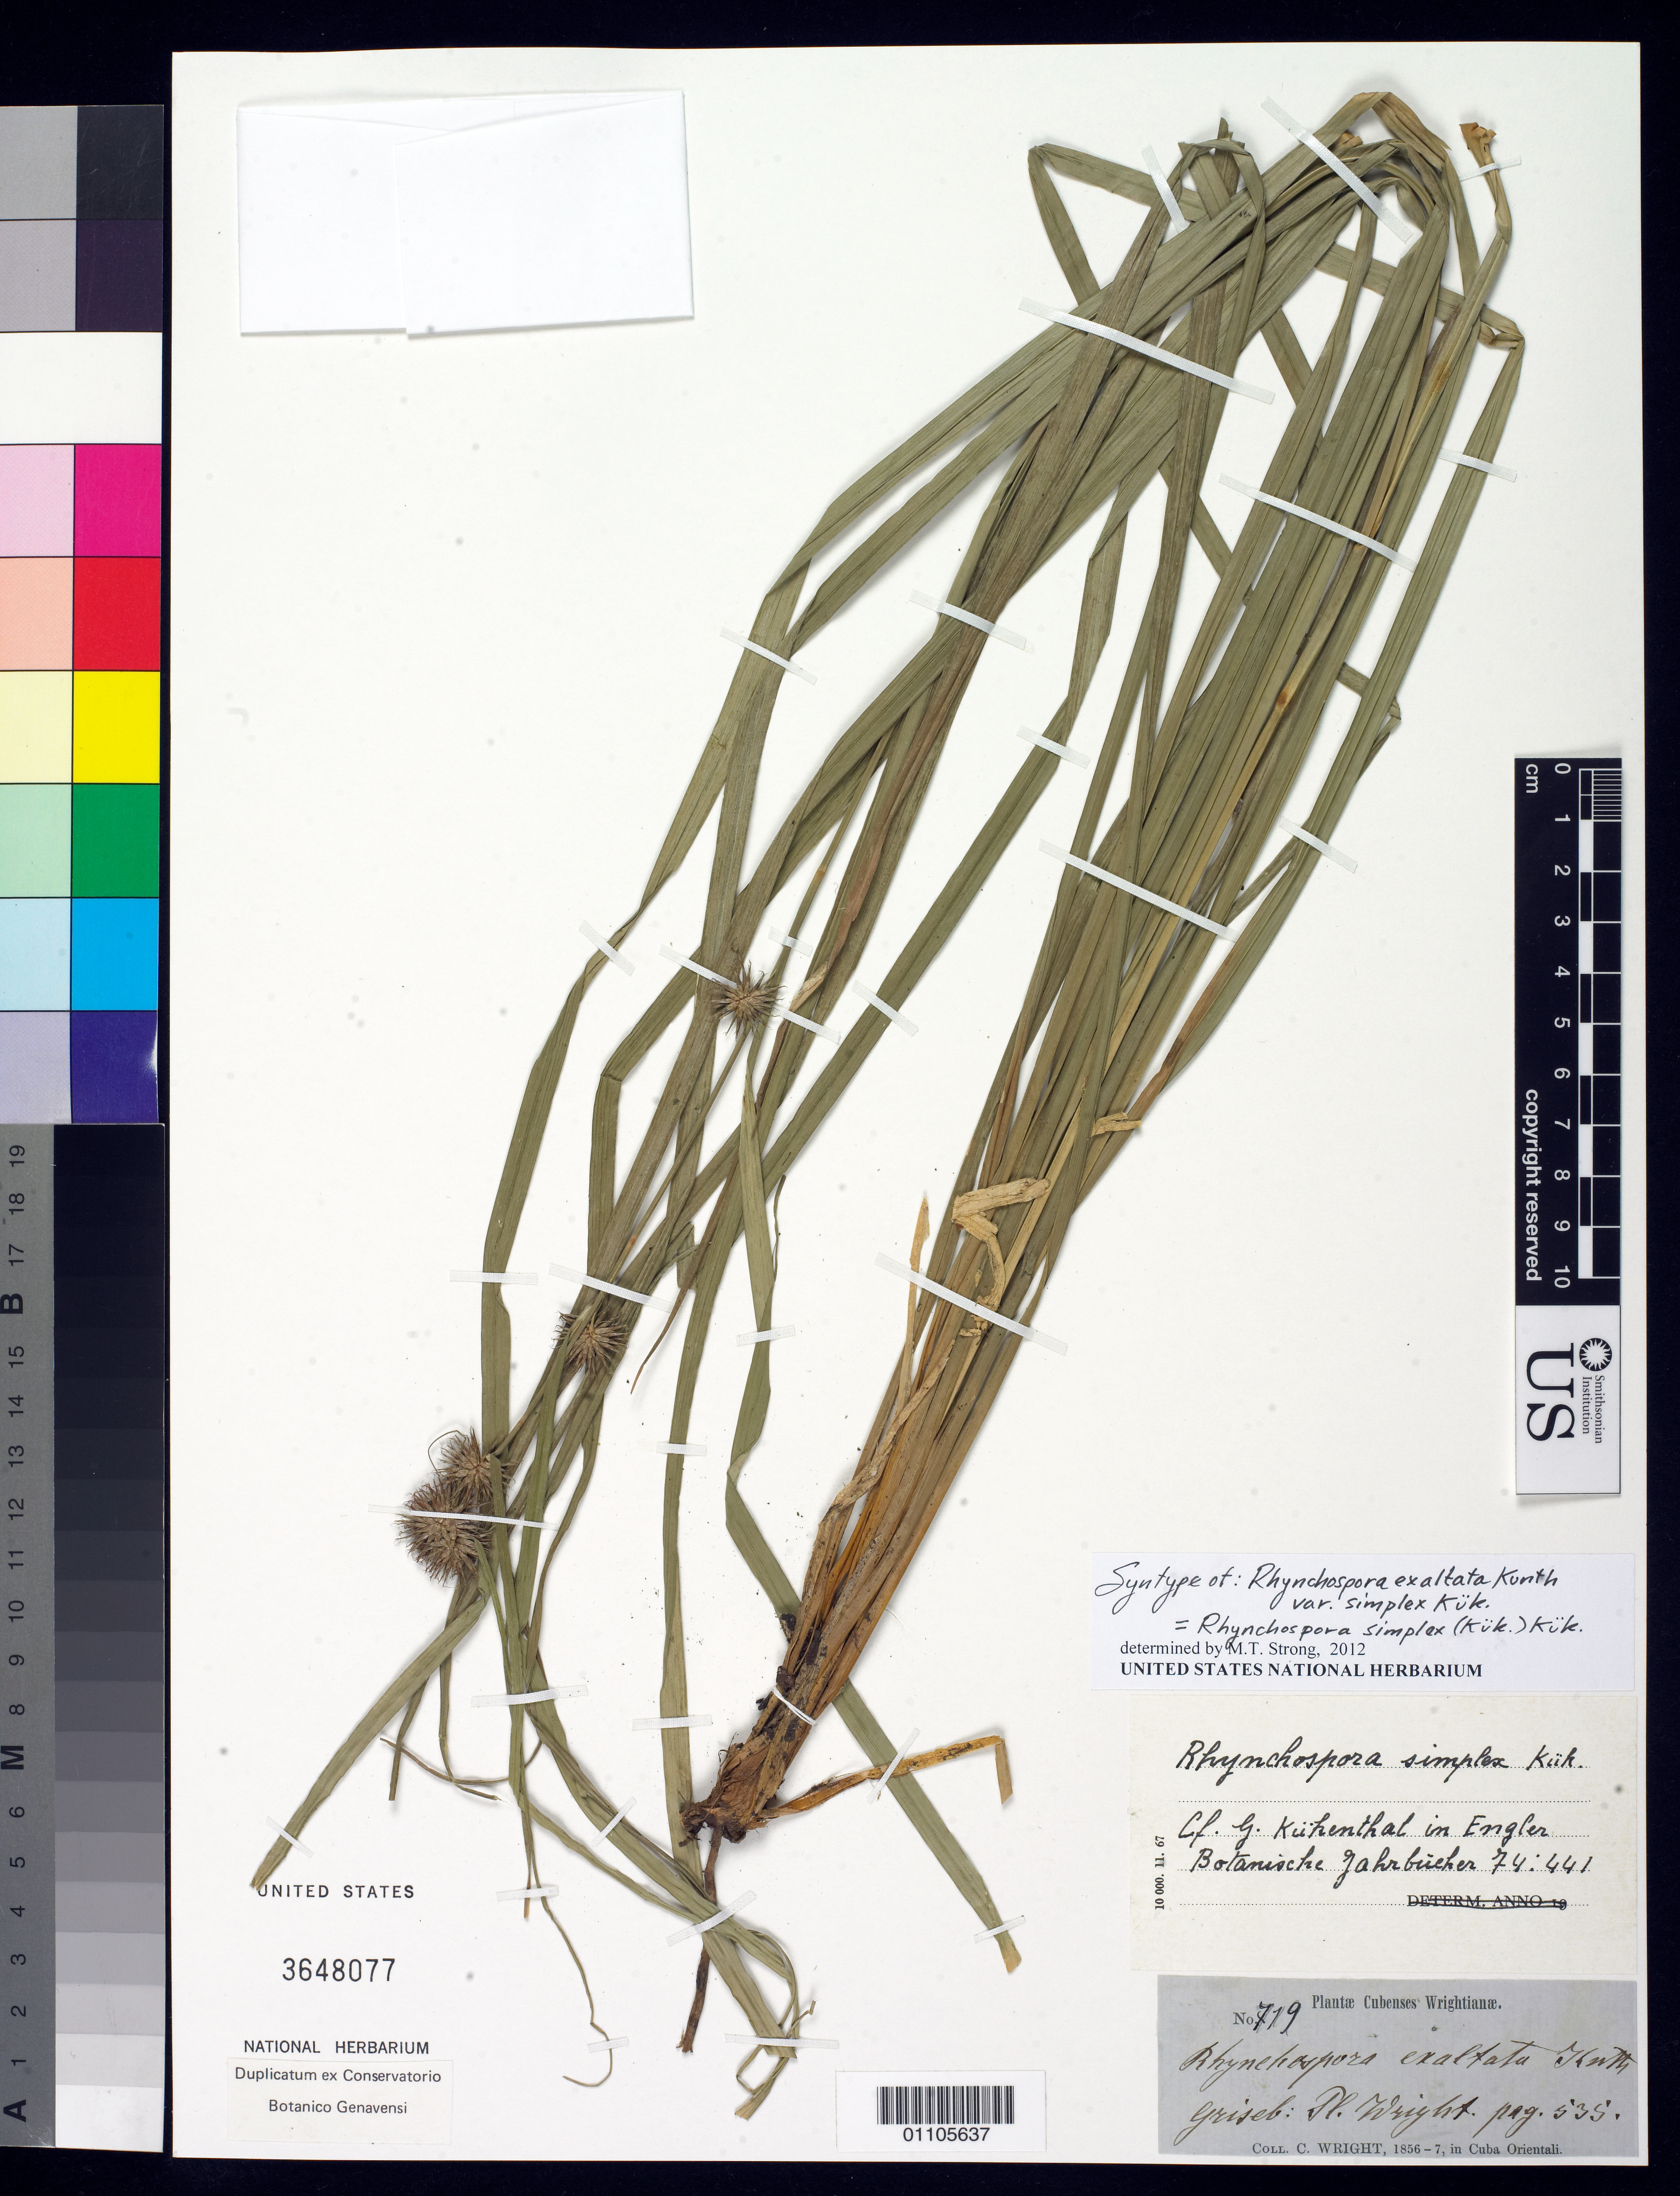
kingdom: Plantae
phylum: Tracheophyta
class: Liliopsida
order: Poales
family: Cyperaceae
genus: Rhynchospora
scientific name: Rhynchospora exaltata var. simplex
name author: Kük.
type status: Syntype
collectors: C. Wright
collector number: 719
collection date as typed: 1856 to -- --- 1857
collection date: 1856/1857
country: Cuba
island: Greater Antilles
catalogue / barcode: US 3648077